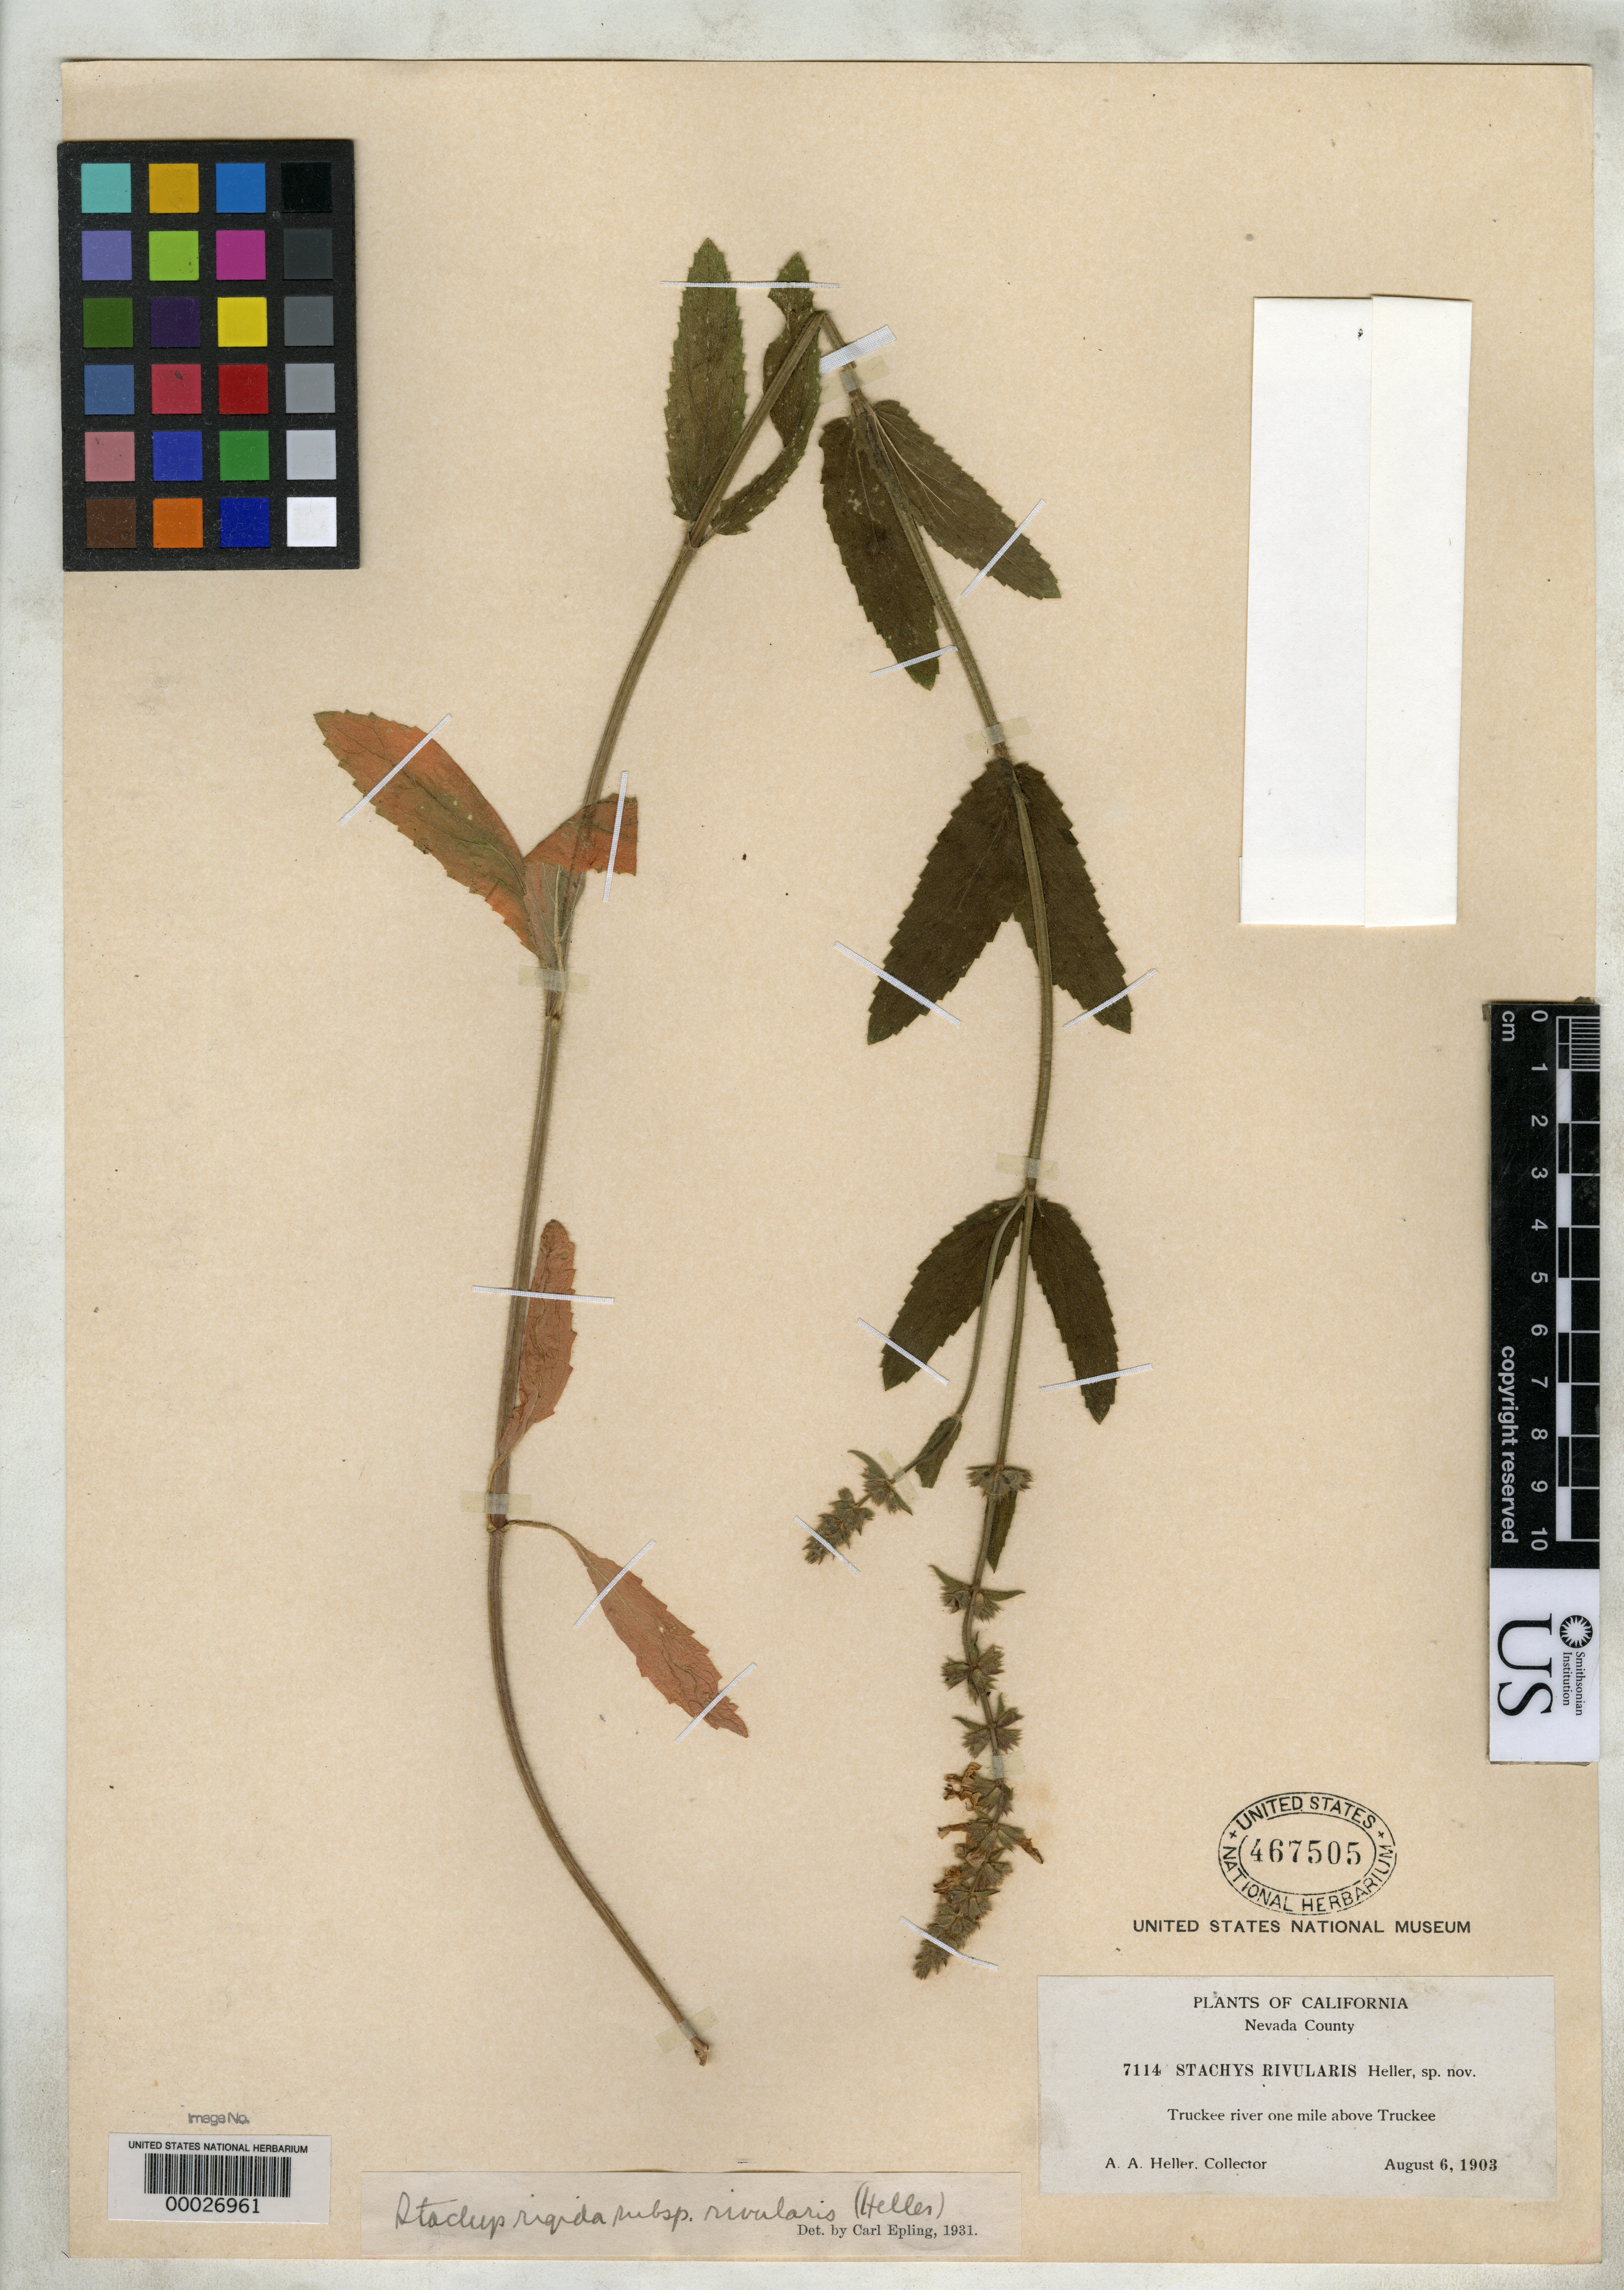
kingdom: Plantae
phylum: Tracheophyta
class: Magnoliopsida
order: Lamiales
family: Lamiaceae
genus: Stachys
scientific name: Stachys rivularis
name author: A. Heller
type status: Isotype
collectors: A. A. Heller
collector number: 7114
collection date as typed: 06 Aug 1903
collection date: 1903-08-06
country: United States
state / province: California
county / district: Nevada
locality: Truckee River, 1 mi above Truckee.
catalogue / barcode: US 467505